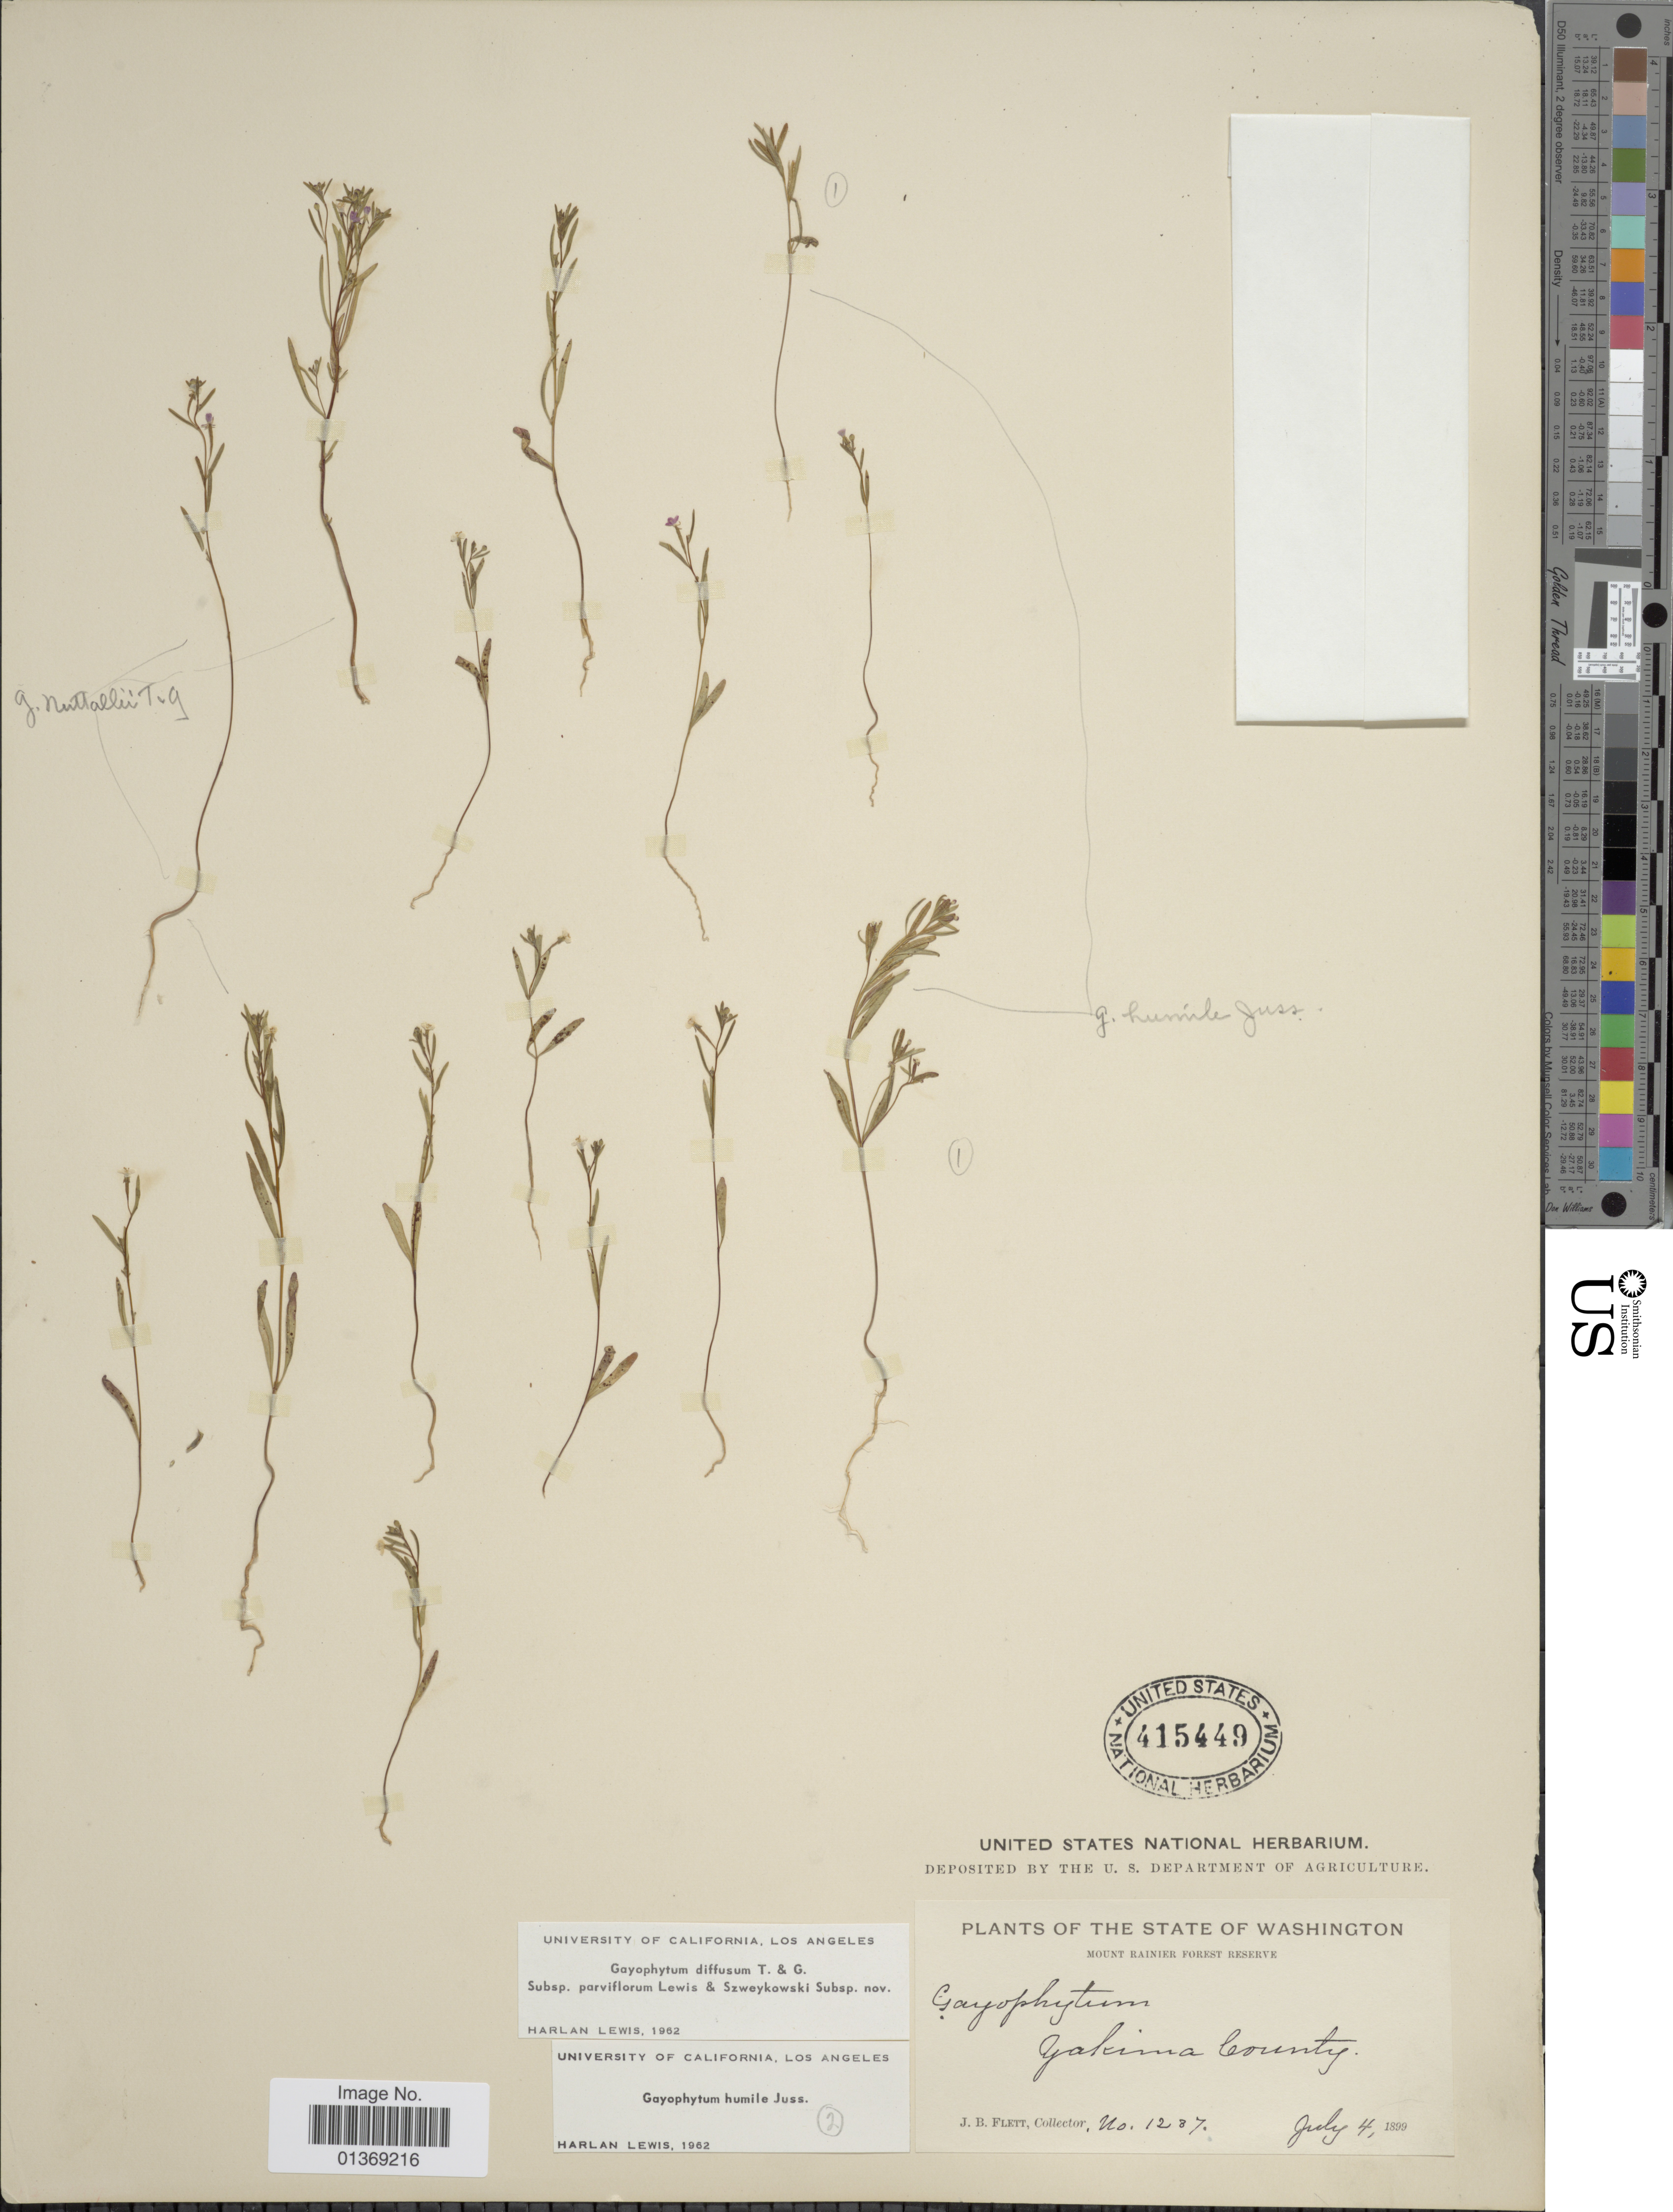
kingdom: Plantae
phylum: Tracheophyta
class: Magnoliopsida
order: Myrtales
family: Onagraceae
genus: Gayophytum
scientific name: Gayophytum humile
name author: A. Juss.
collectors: J. Flett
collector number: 1237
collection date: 1899-07-04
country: United States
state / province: Washington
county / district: Yakima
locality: Mount Rainier Forest Reserve, Yakima County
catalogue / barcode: US 415449